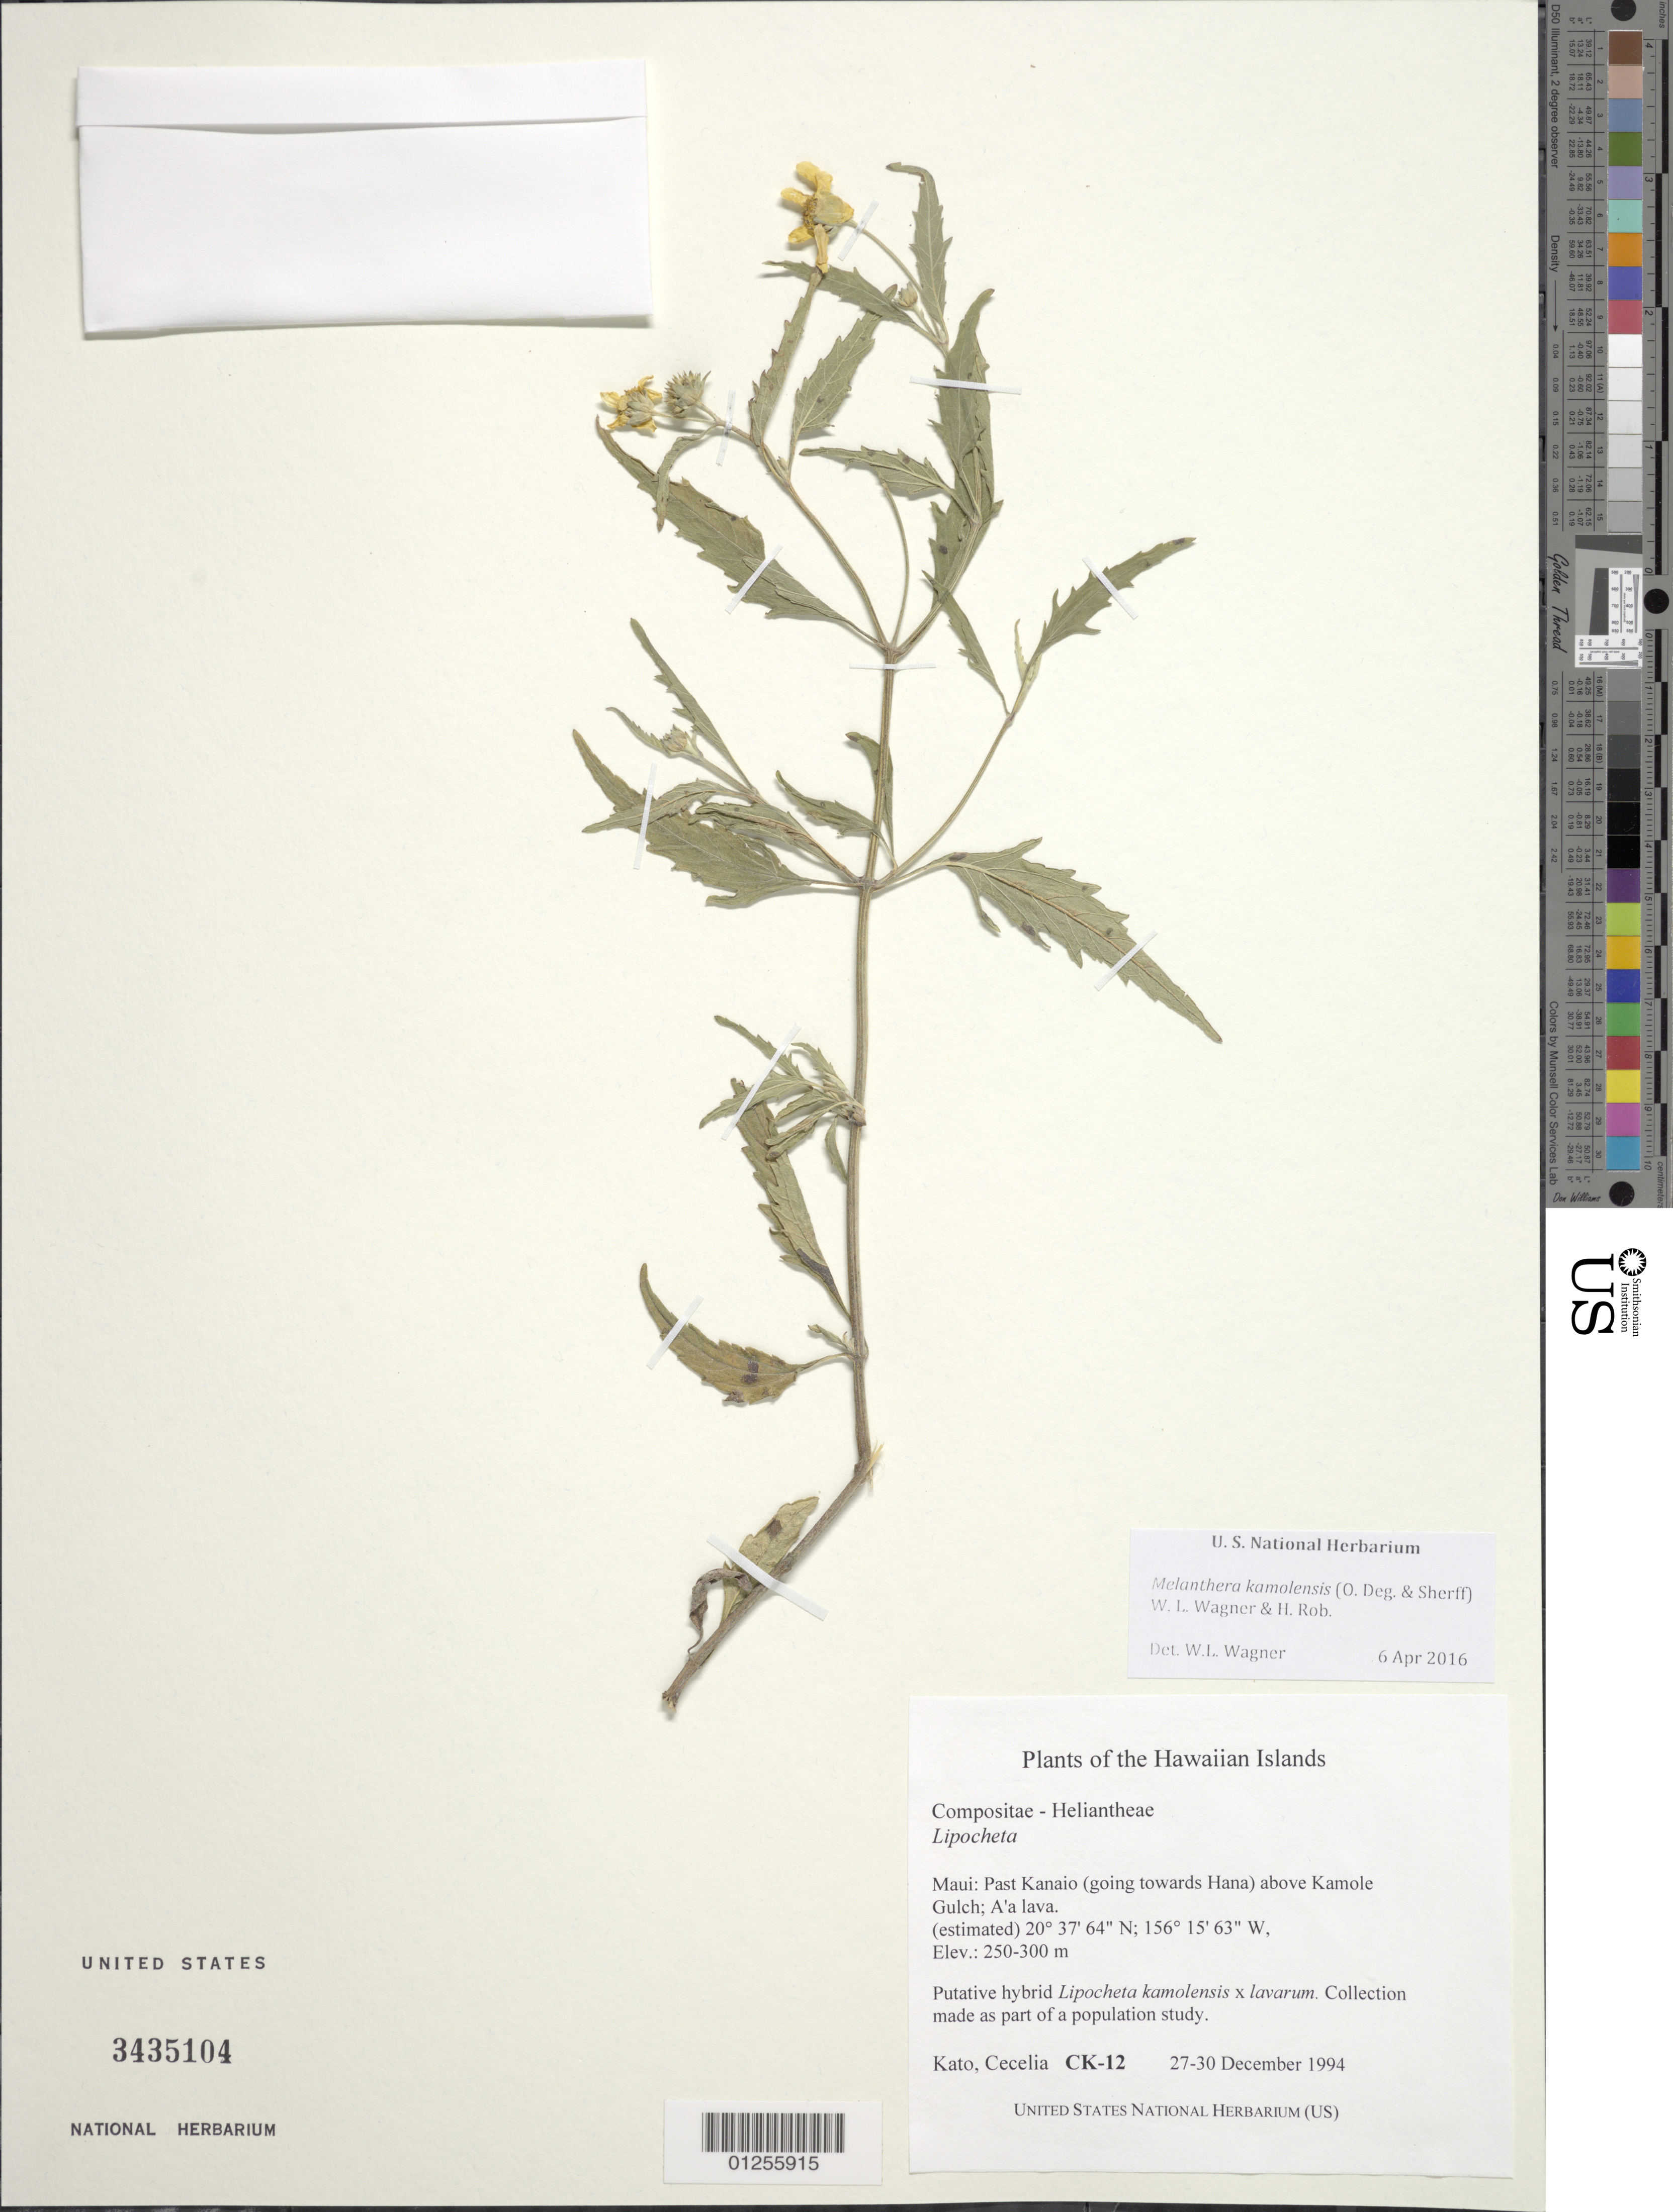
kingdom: Plantae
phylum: Tracheophyta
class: Magnoliopsida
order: Asterales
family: Asteraceae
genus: Wollastonia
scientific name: Wollastonia kamolensis x W. lavarum (Gaudich.) Orchard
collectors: C. Kato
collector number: CK-12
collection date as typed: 27 - 30 Dec 1994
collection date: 1994-12-27/1994-12-30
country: United States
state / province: Hawaii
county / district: Maui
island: Maui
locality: Past Kanaio (going towards Hana) above Kamole Gulch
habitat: A'a lava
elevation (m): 250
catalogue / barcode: US 3435104